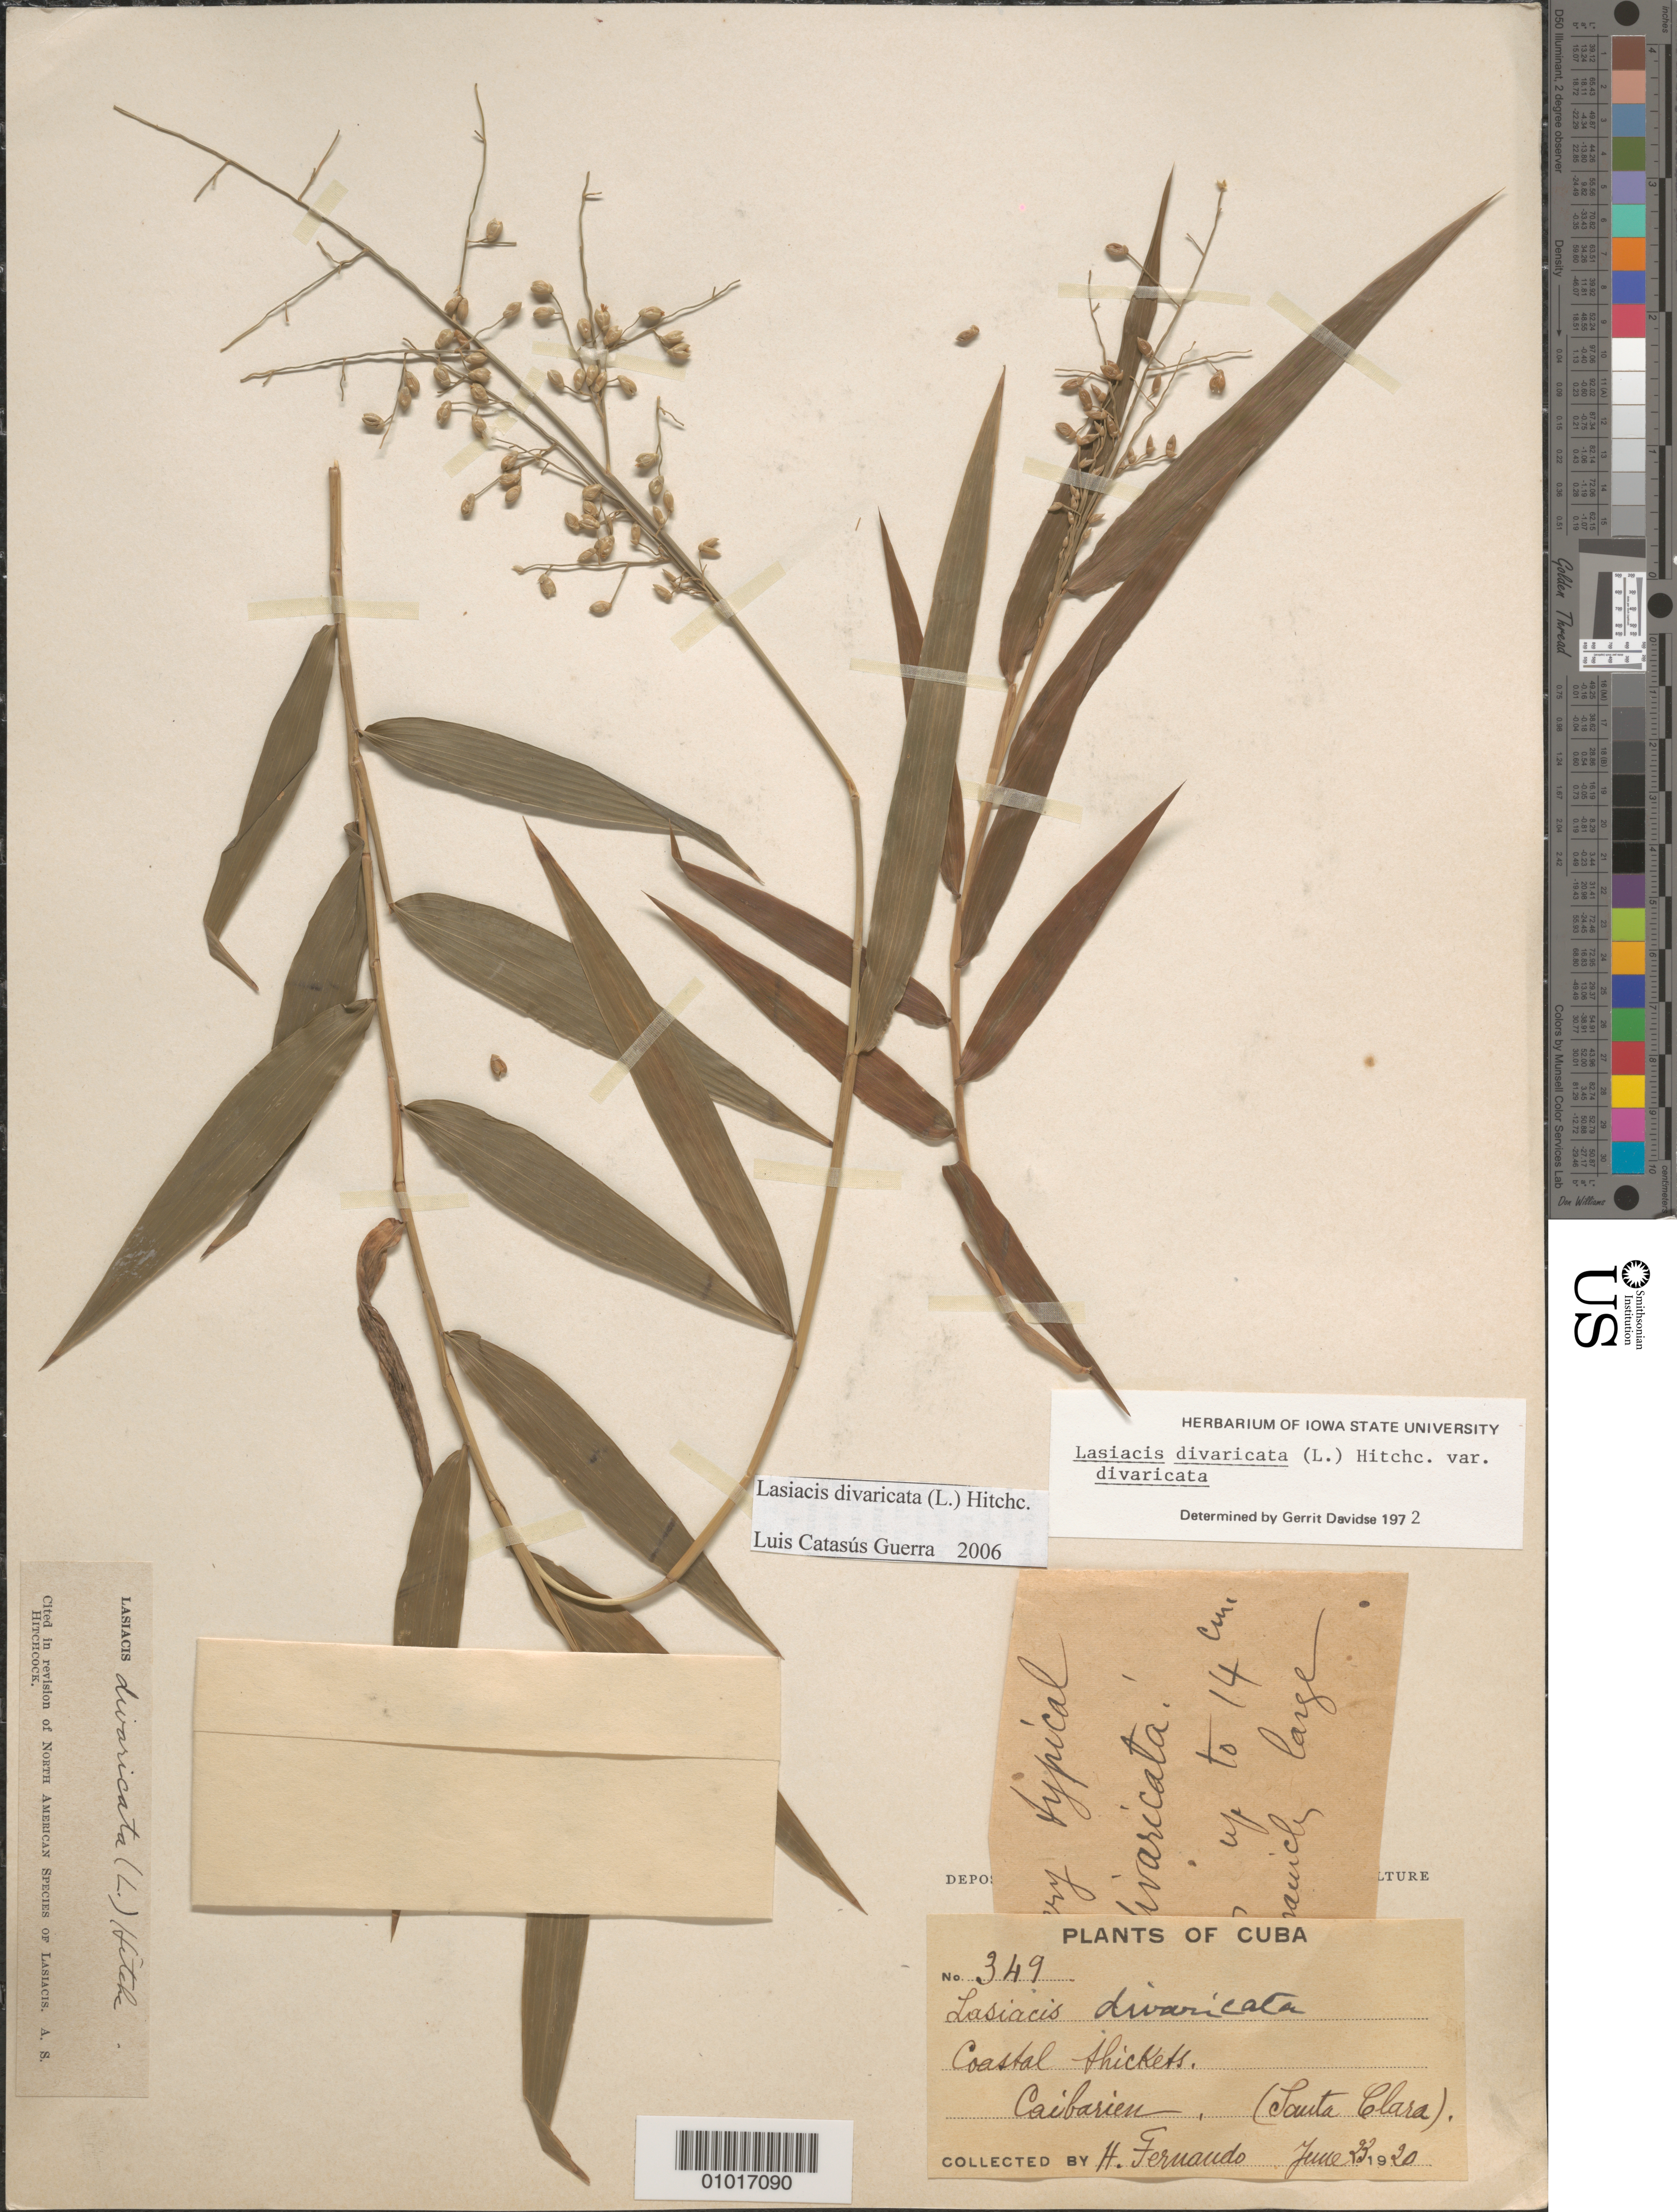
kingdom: Plantae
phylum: Tracheophyta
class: Liliopsida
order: Poales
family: Poaceae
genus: Lasiacis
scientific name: Lasiacis divaricata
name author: (L.) Hitchc.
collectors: H. Fernando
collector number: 349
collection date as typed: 23 Jun 1920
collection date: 1920-06-23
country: Cuba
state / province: Villa Clara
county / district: Santa Clara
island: Cuba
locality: Coastal thickets, Caibarieu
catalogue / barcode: US 1060574